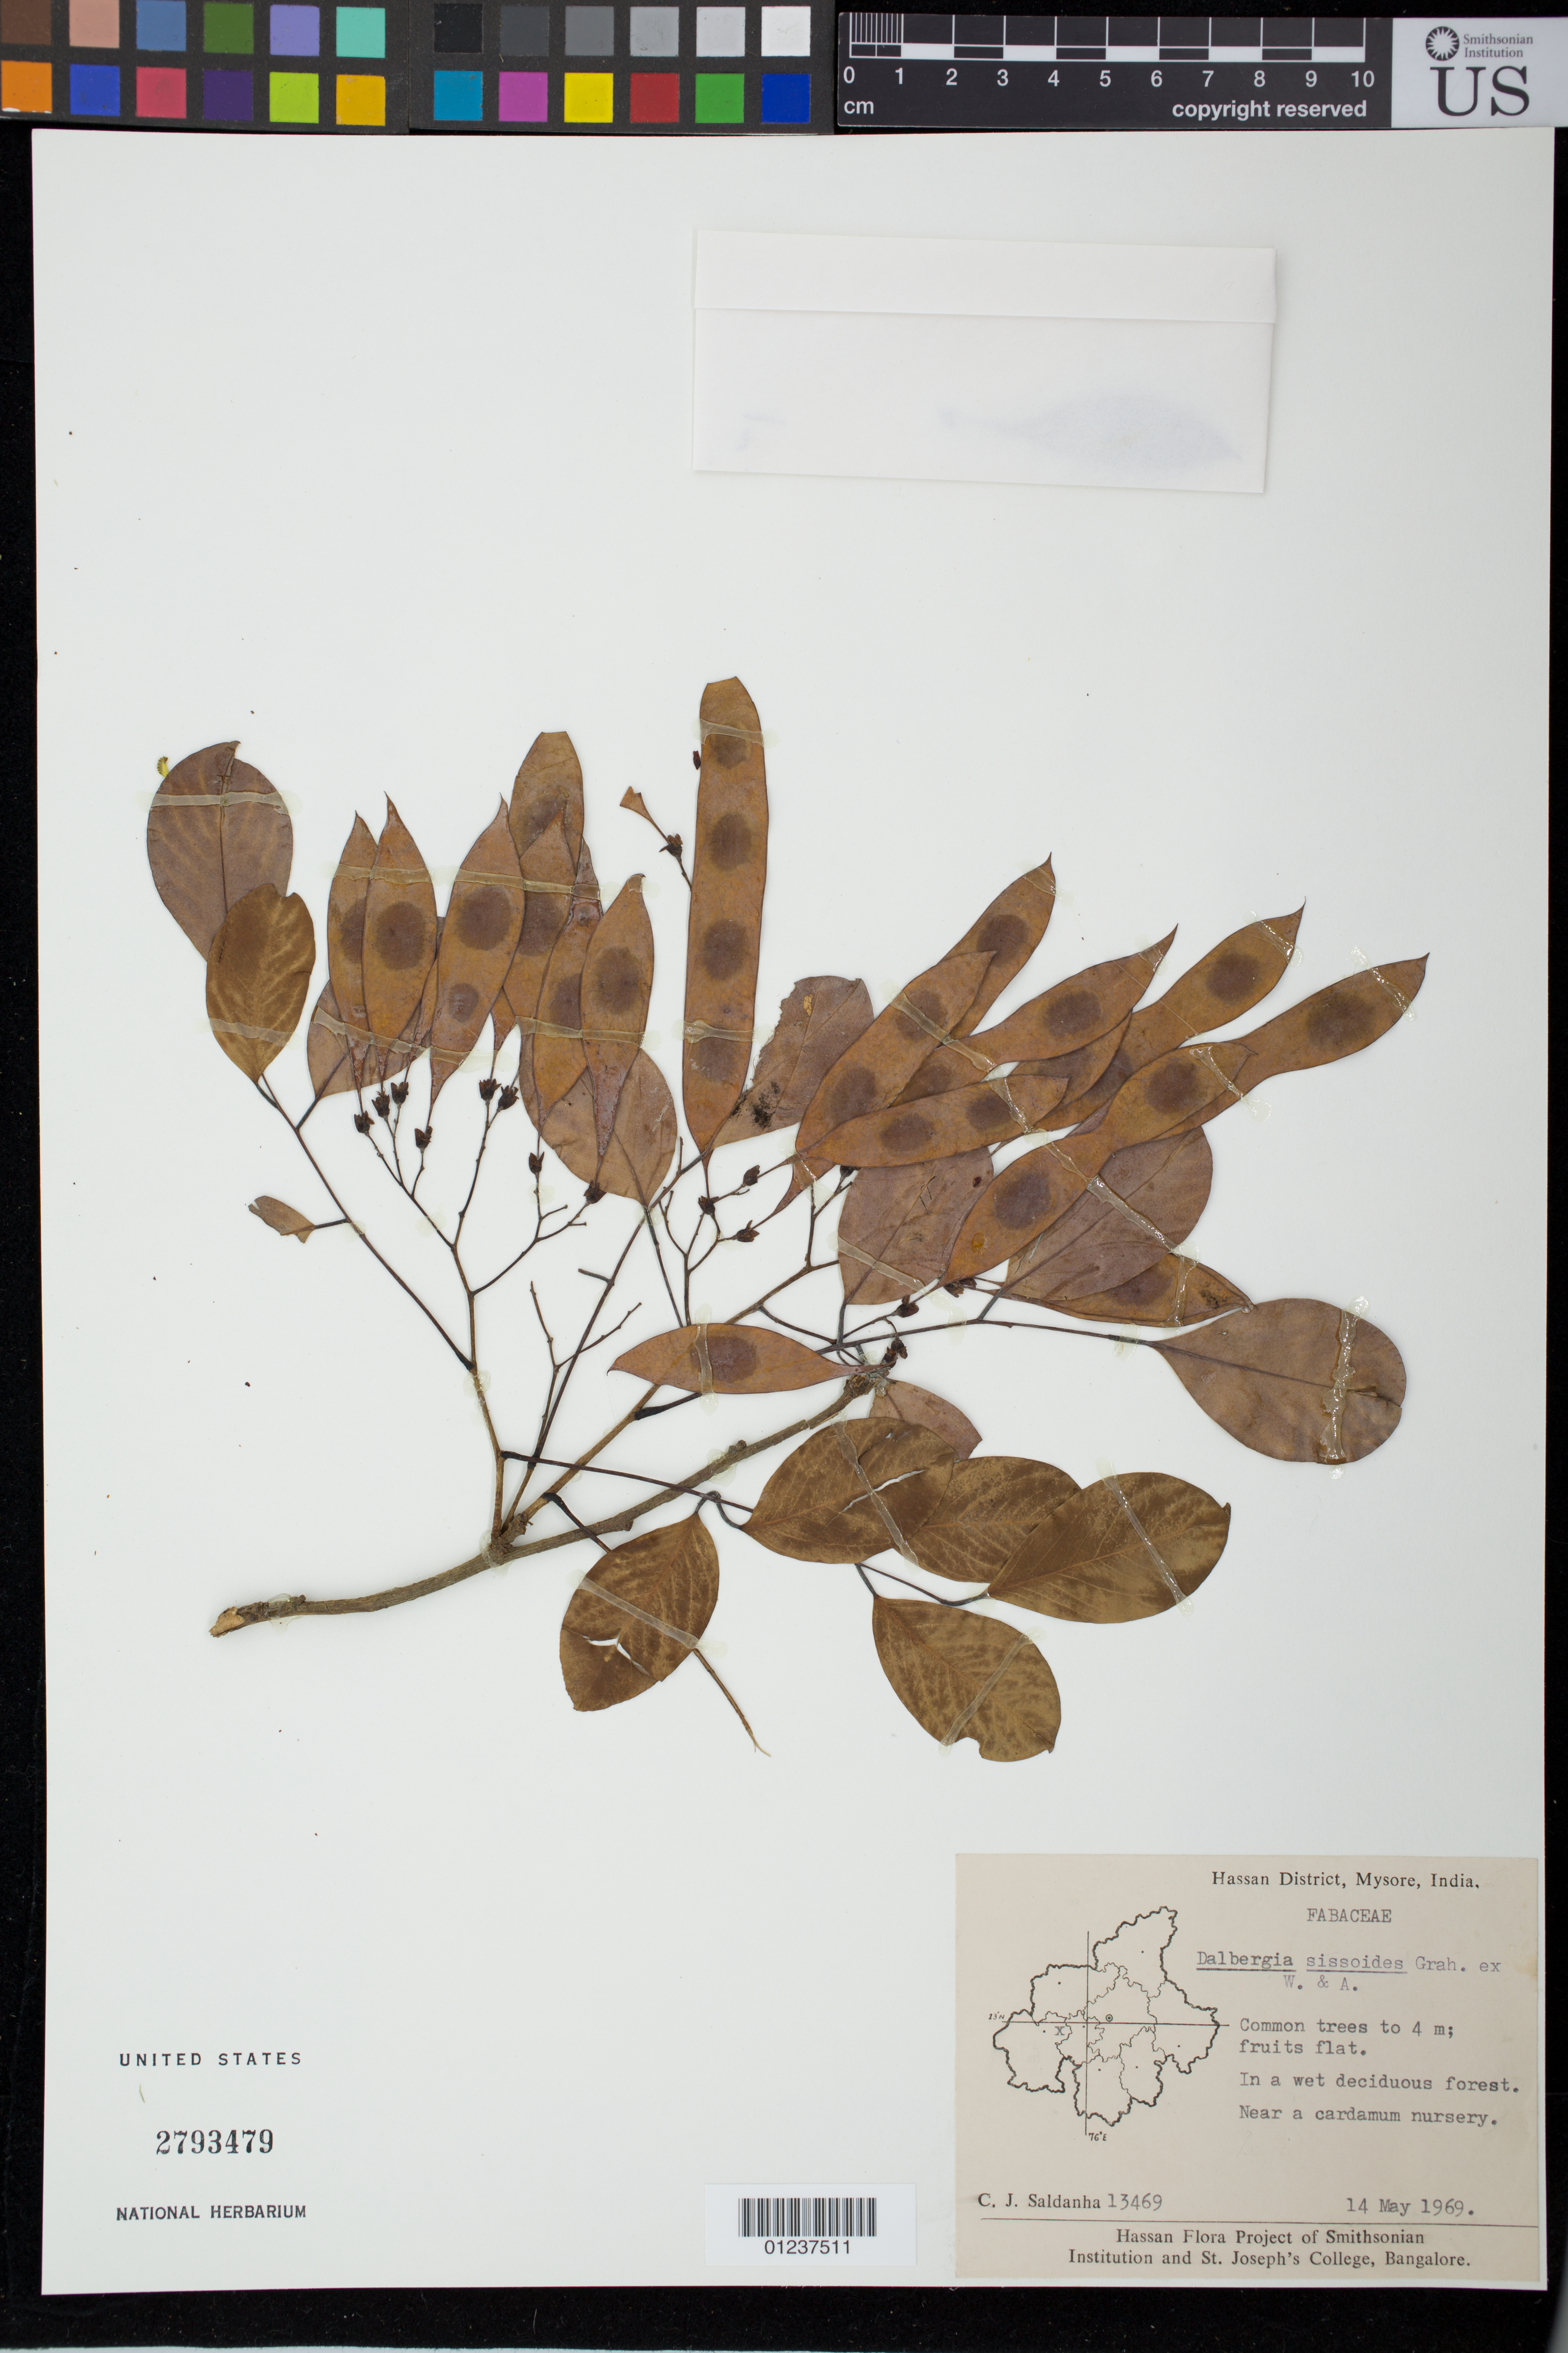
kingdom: Plantae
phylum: Tracheophyta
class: Magnoliopsida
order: Fabales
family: Fabaceae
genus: Dalbergia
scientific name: Dalbergia sissoides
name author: Wight & Arn.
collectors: C. J. Saldanha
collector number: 13469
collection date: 1969-05-14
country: India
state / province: Karnataka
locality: Hassan district. Mysore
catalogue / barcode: US 2793479